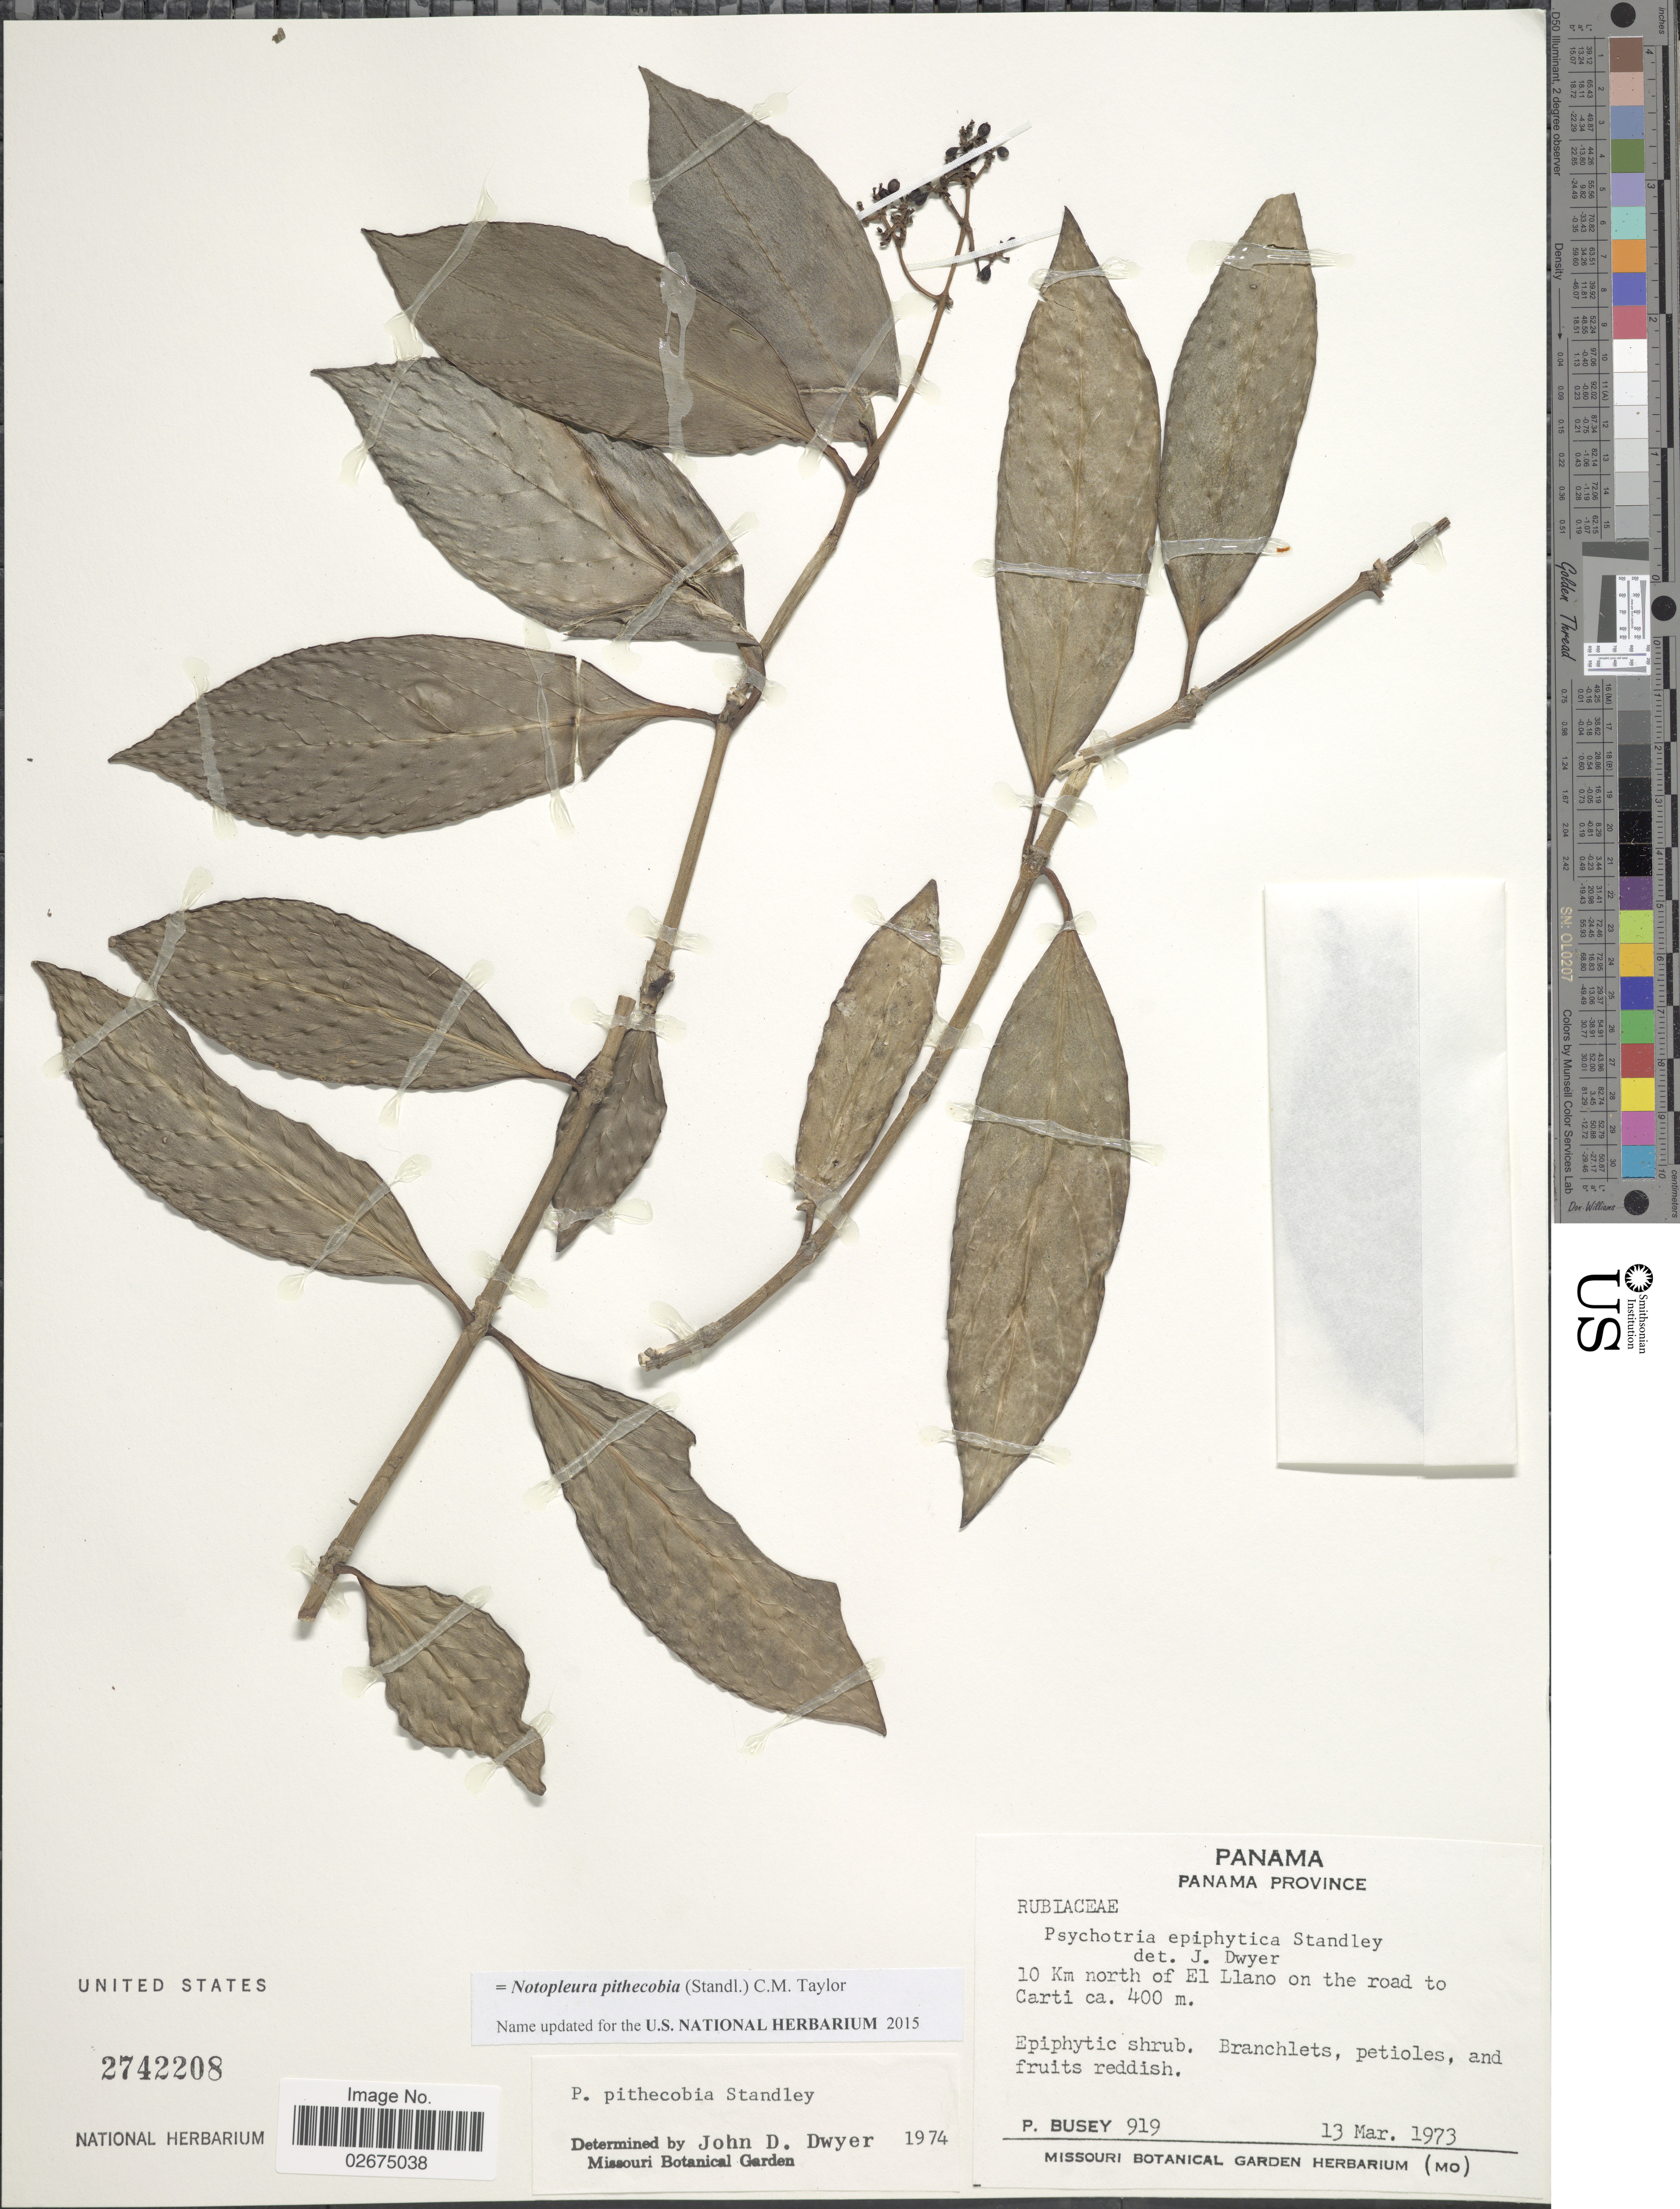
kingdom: Plantae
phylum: Tracheophyta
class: Magnoliopsida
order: Gentianales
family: Rubiaceae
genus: Notopleura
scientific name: Notopleura pithecobia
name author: (Standl.) C.M. Taylor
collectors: P. Busey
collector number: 919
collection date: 1973-03-13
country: Panama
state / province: Panamá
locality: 10 Km north of El Llano on the road to Carti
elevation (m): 400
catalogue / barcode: US 2742208